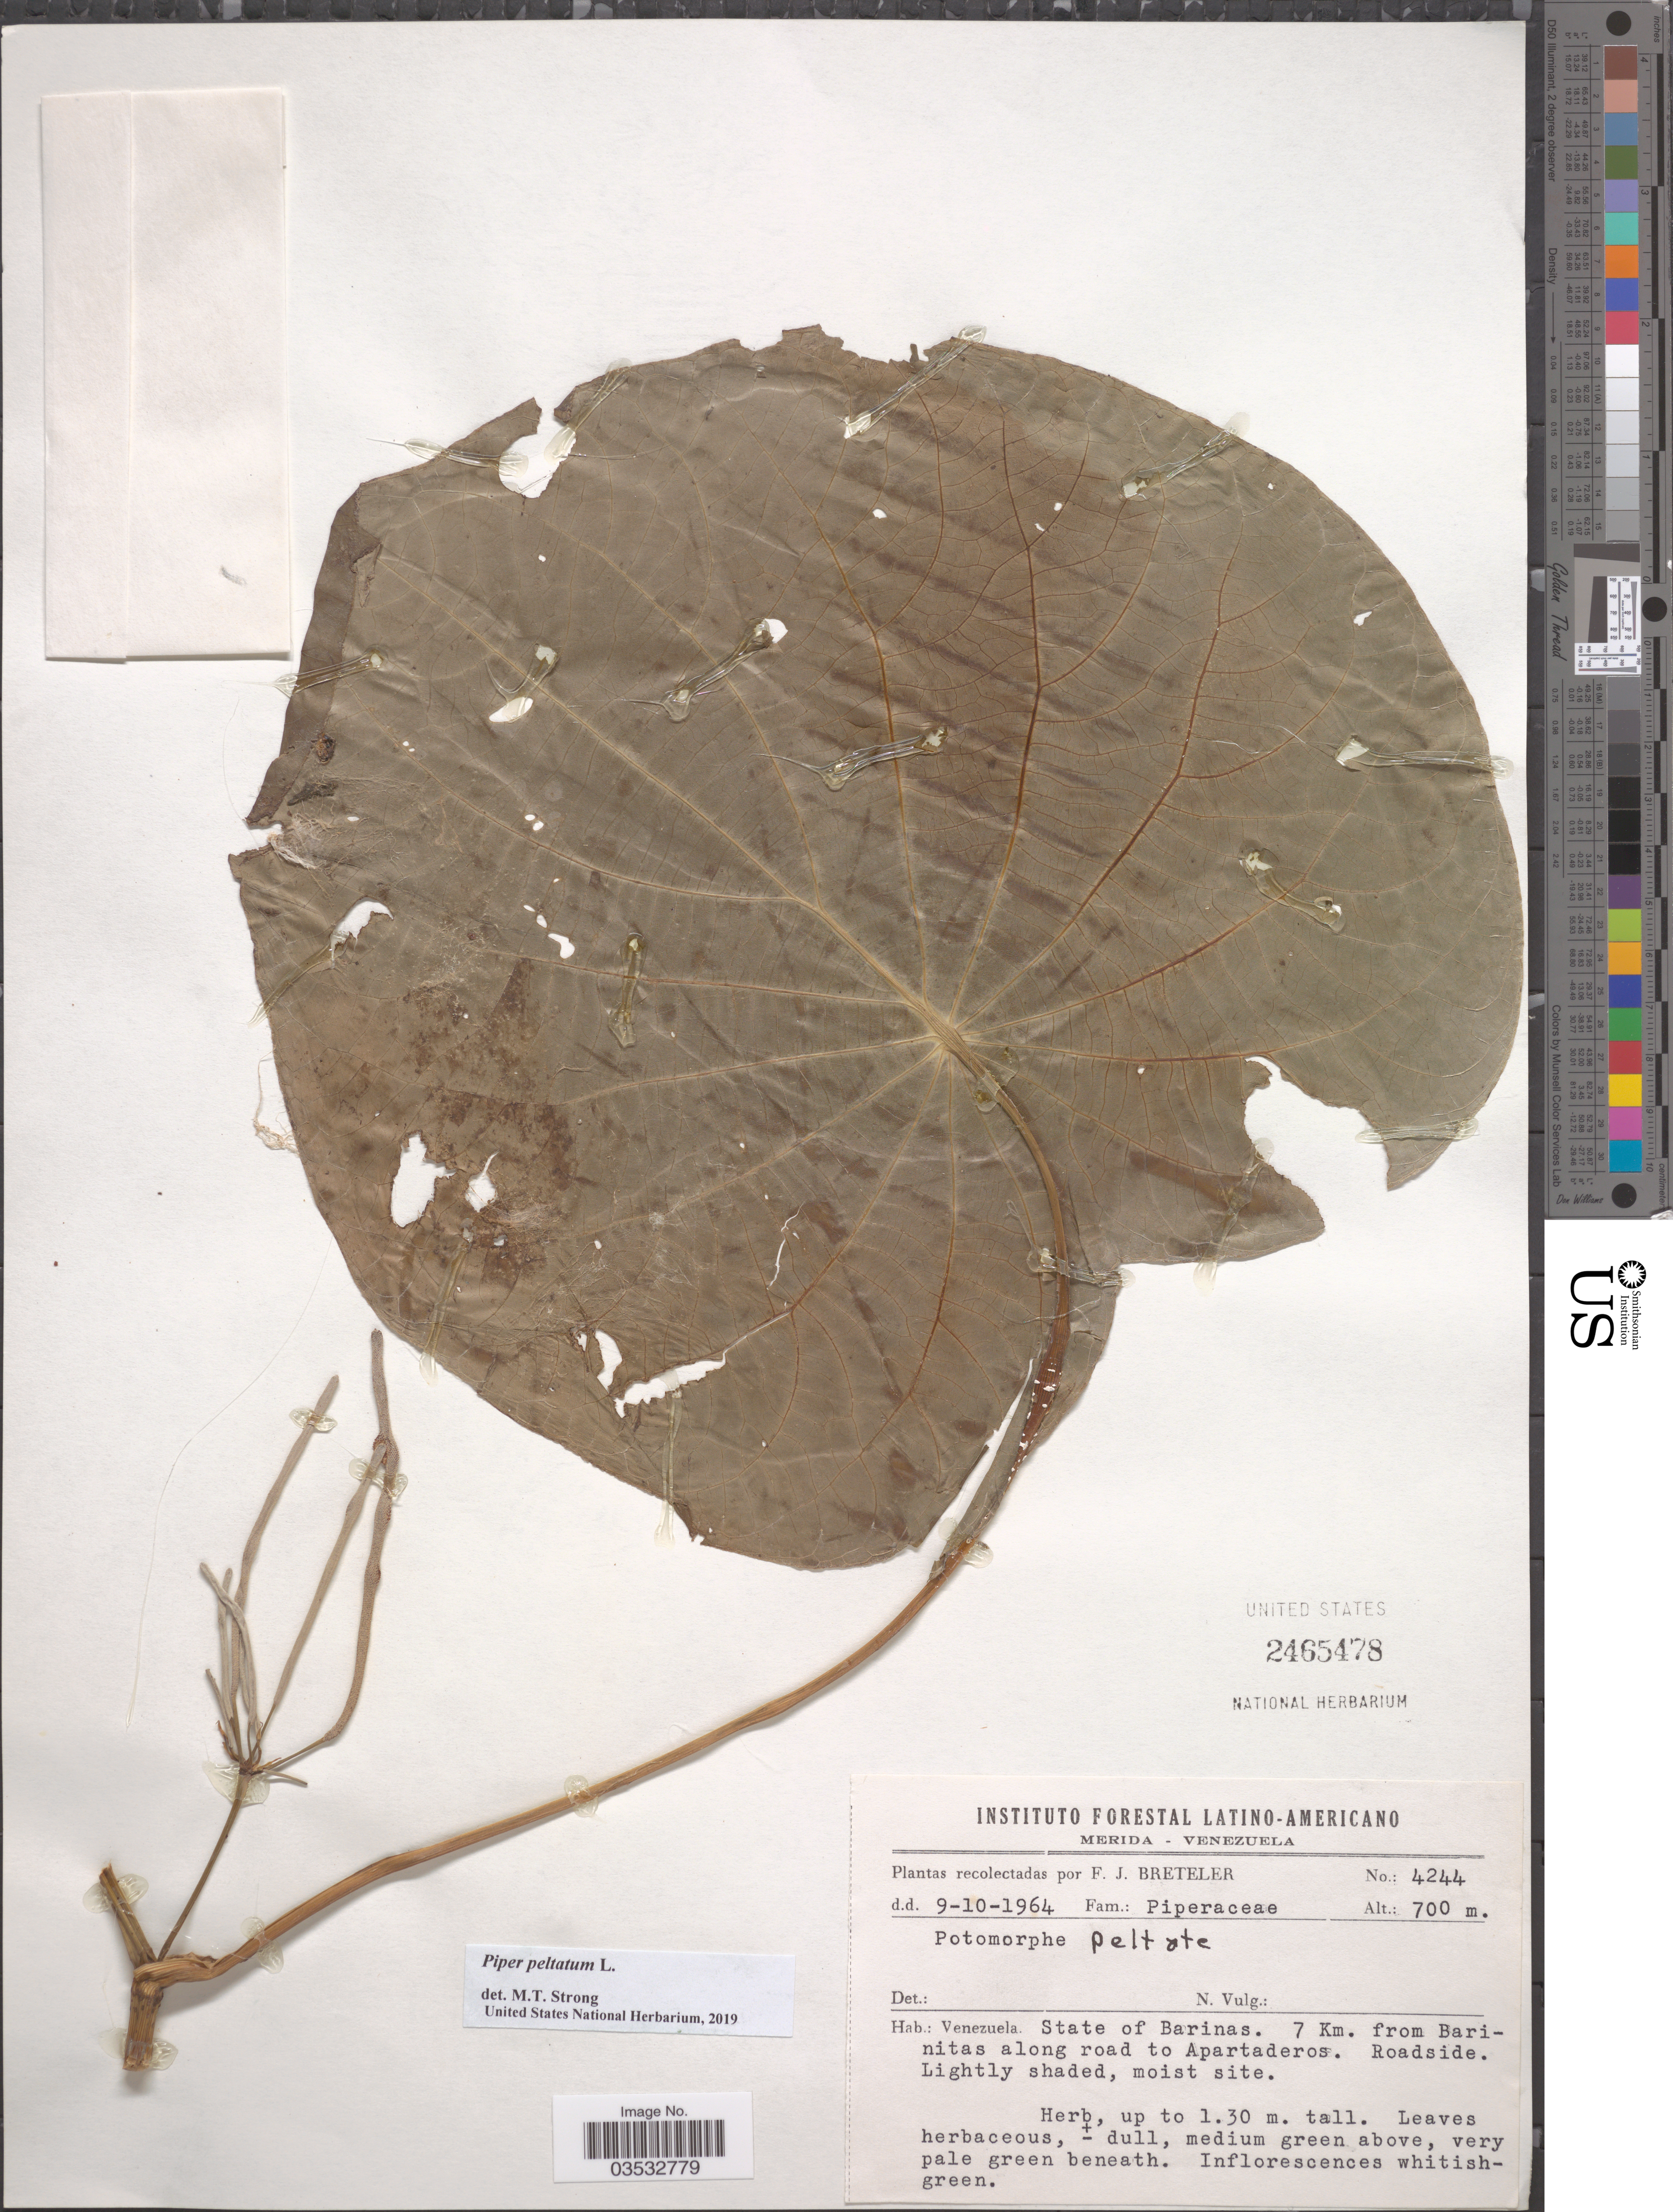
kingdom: Plantae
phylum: Tracheophyta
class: Magnoliopsida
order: Piperales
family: Piperaceae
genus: Piper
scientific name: Piper peltatum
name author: L.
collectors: F. J. Breteler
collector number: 4244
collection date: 1964-10-09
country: Venezuela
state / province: Barinas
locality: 7 Km. from Barinitas along road to Apartaderos.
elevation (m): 700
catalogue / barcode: US 2465478